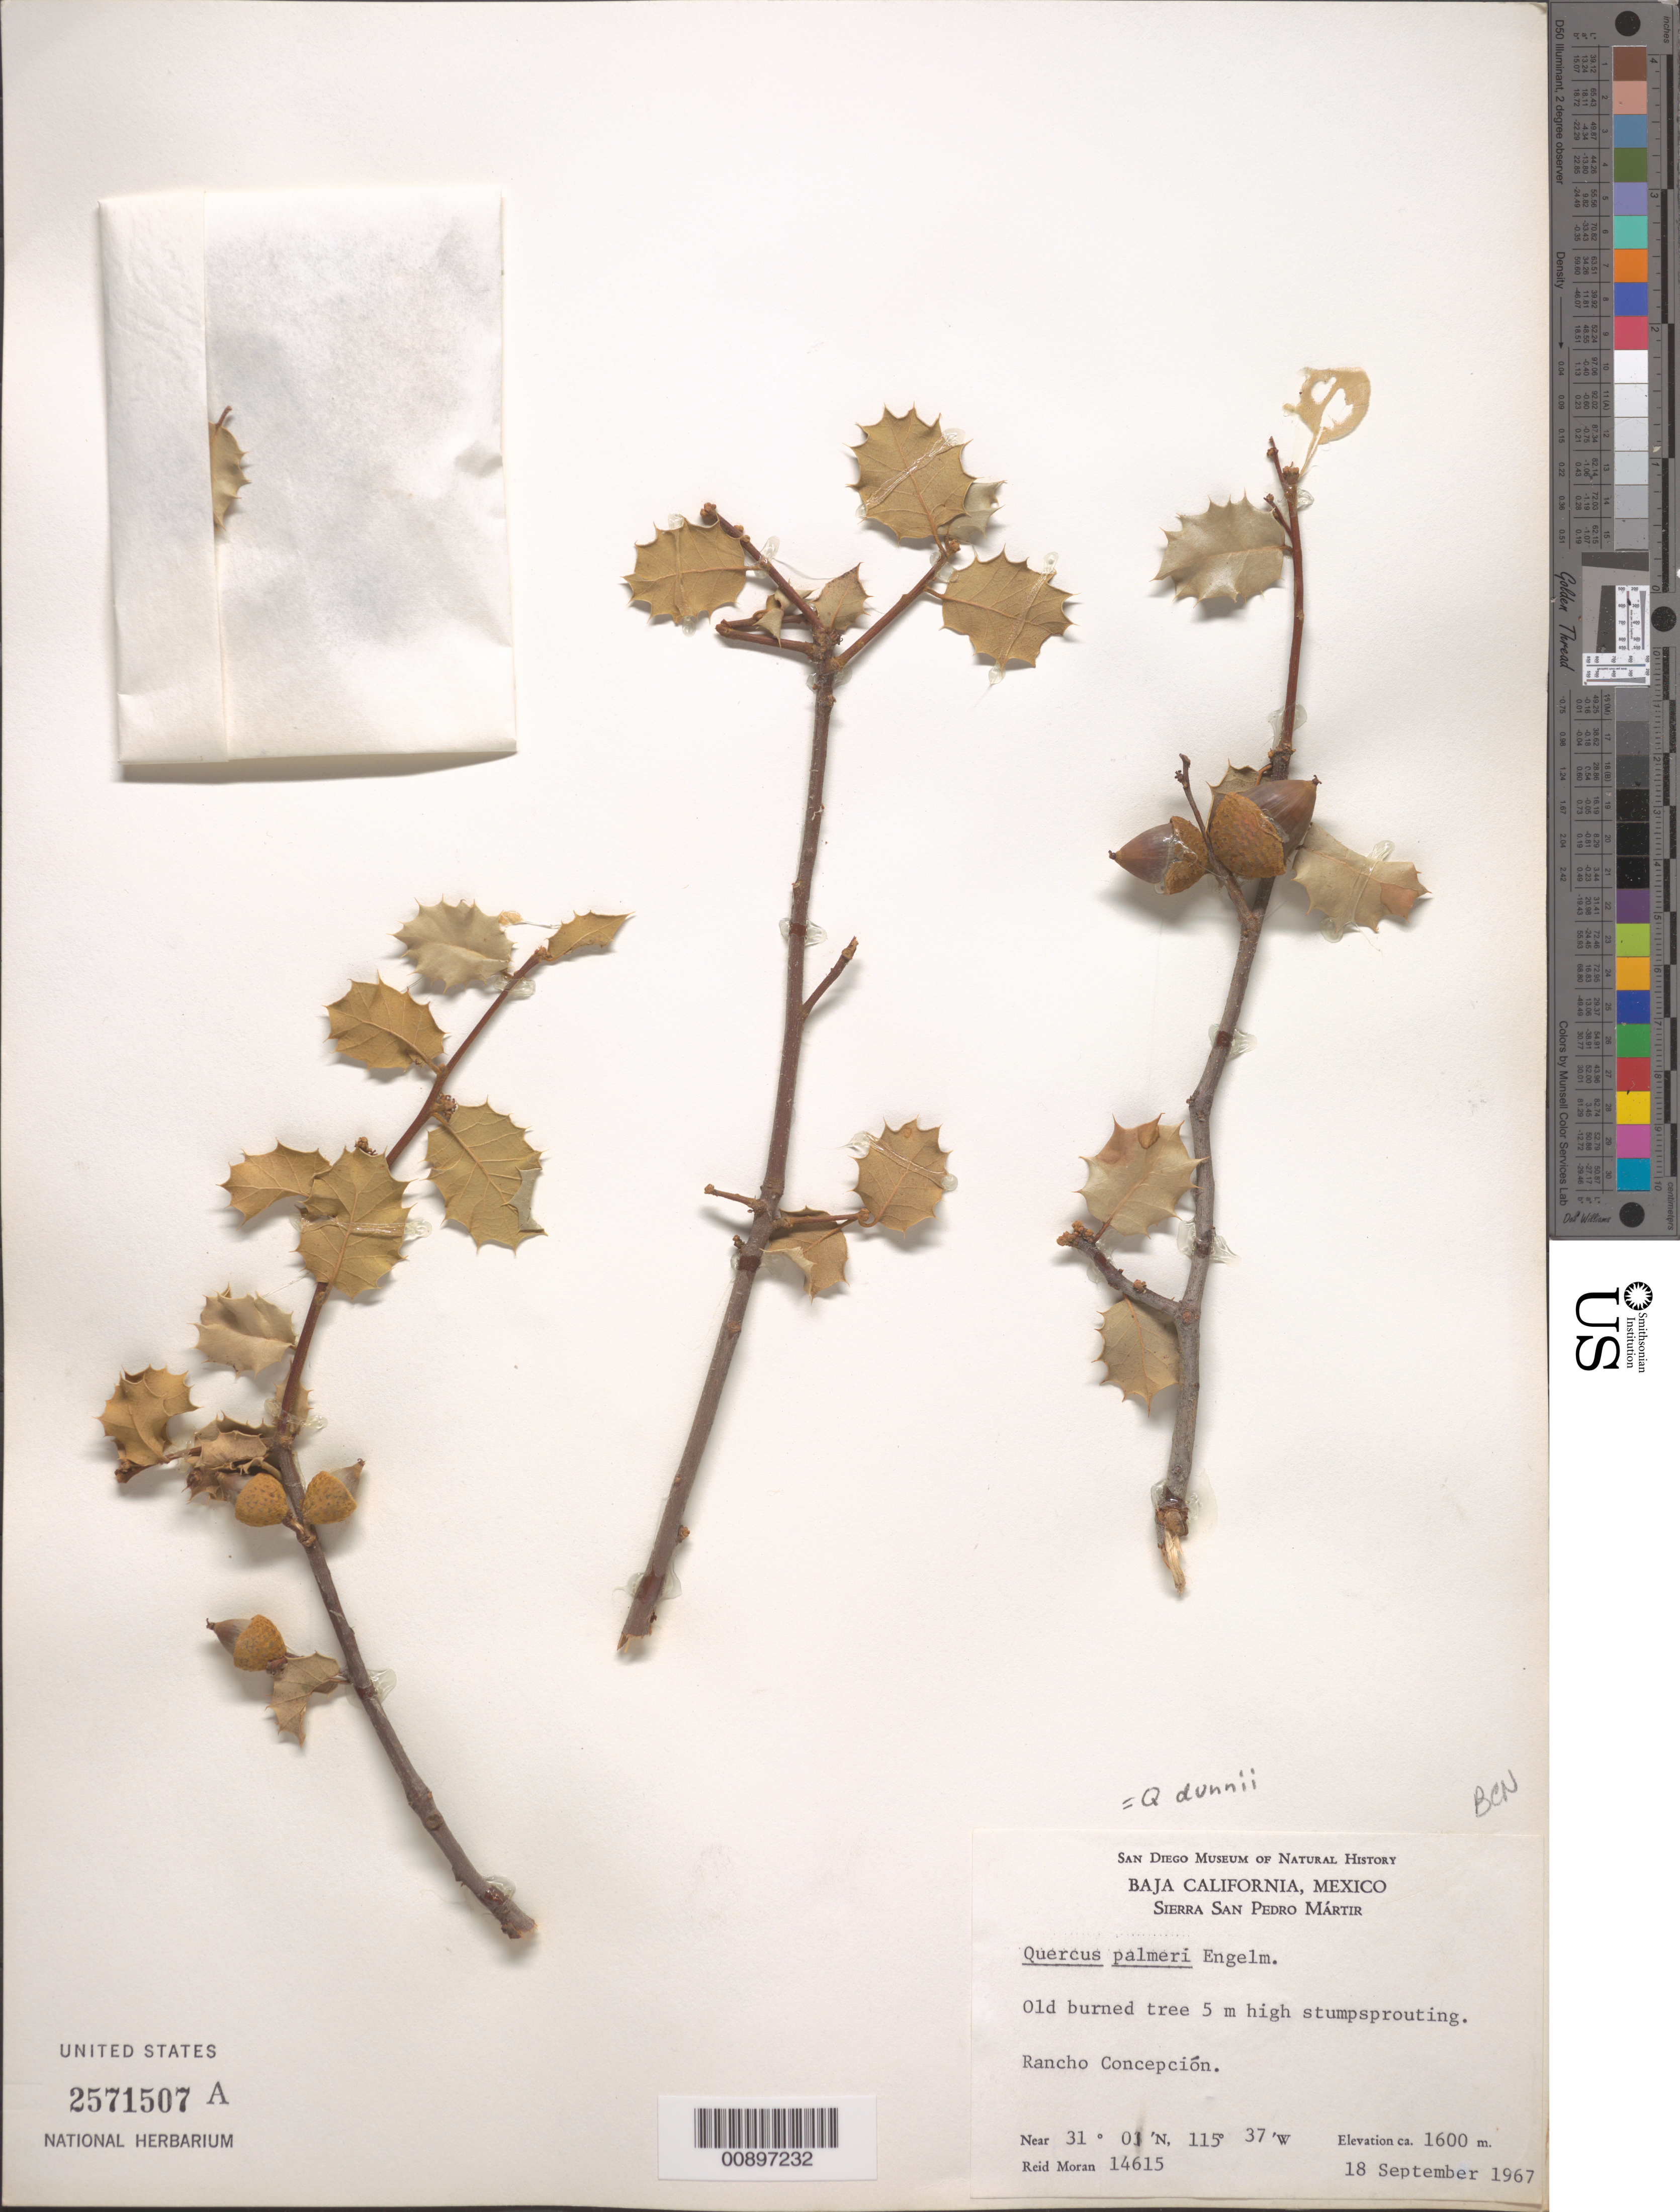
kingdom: Plantae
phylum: Tracheophyta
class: Magnoliopsida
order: Fagales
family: Fagaceae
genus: Quercus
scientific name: Quercus dunnii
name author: Kellogg ex Curran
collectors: R. V. Moran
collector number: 14615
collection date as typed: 18 Sep 1967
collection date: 1967-09-18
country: Mexico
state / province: Baja California Norte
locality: Rancho Concepción. Sierra San Pedro Mártir. Baja California.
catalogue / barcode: US 2571507A